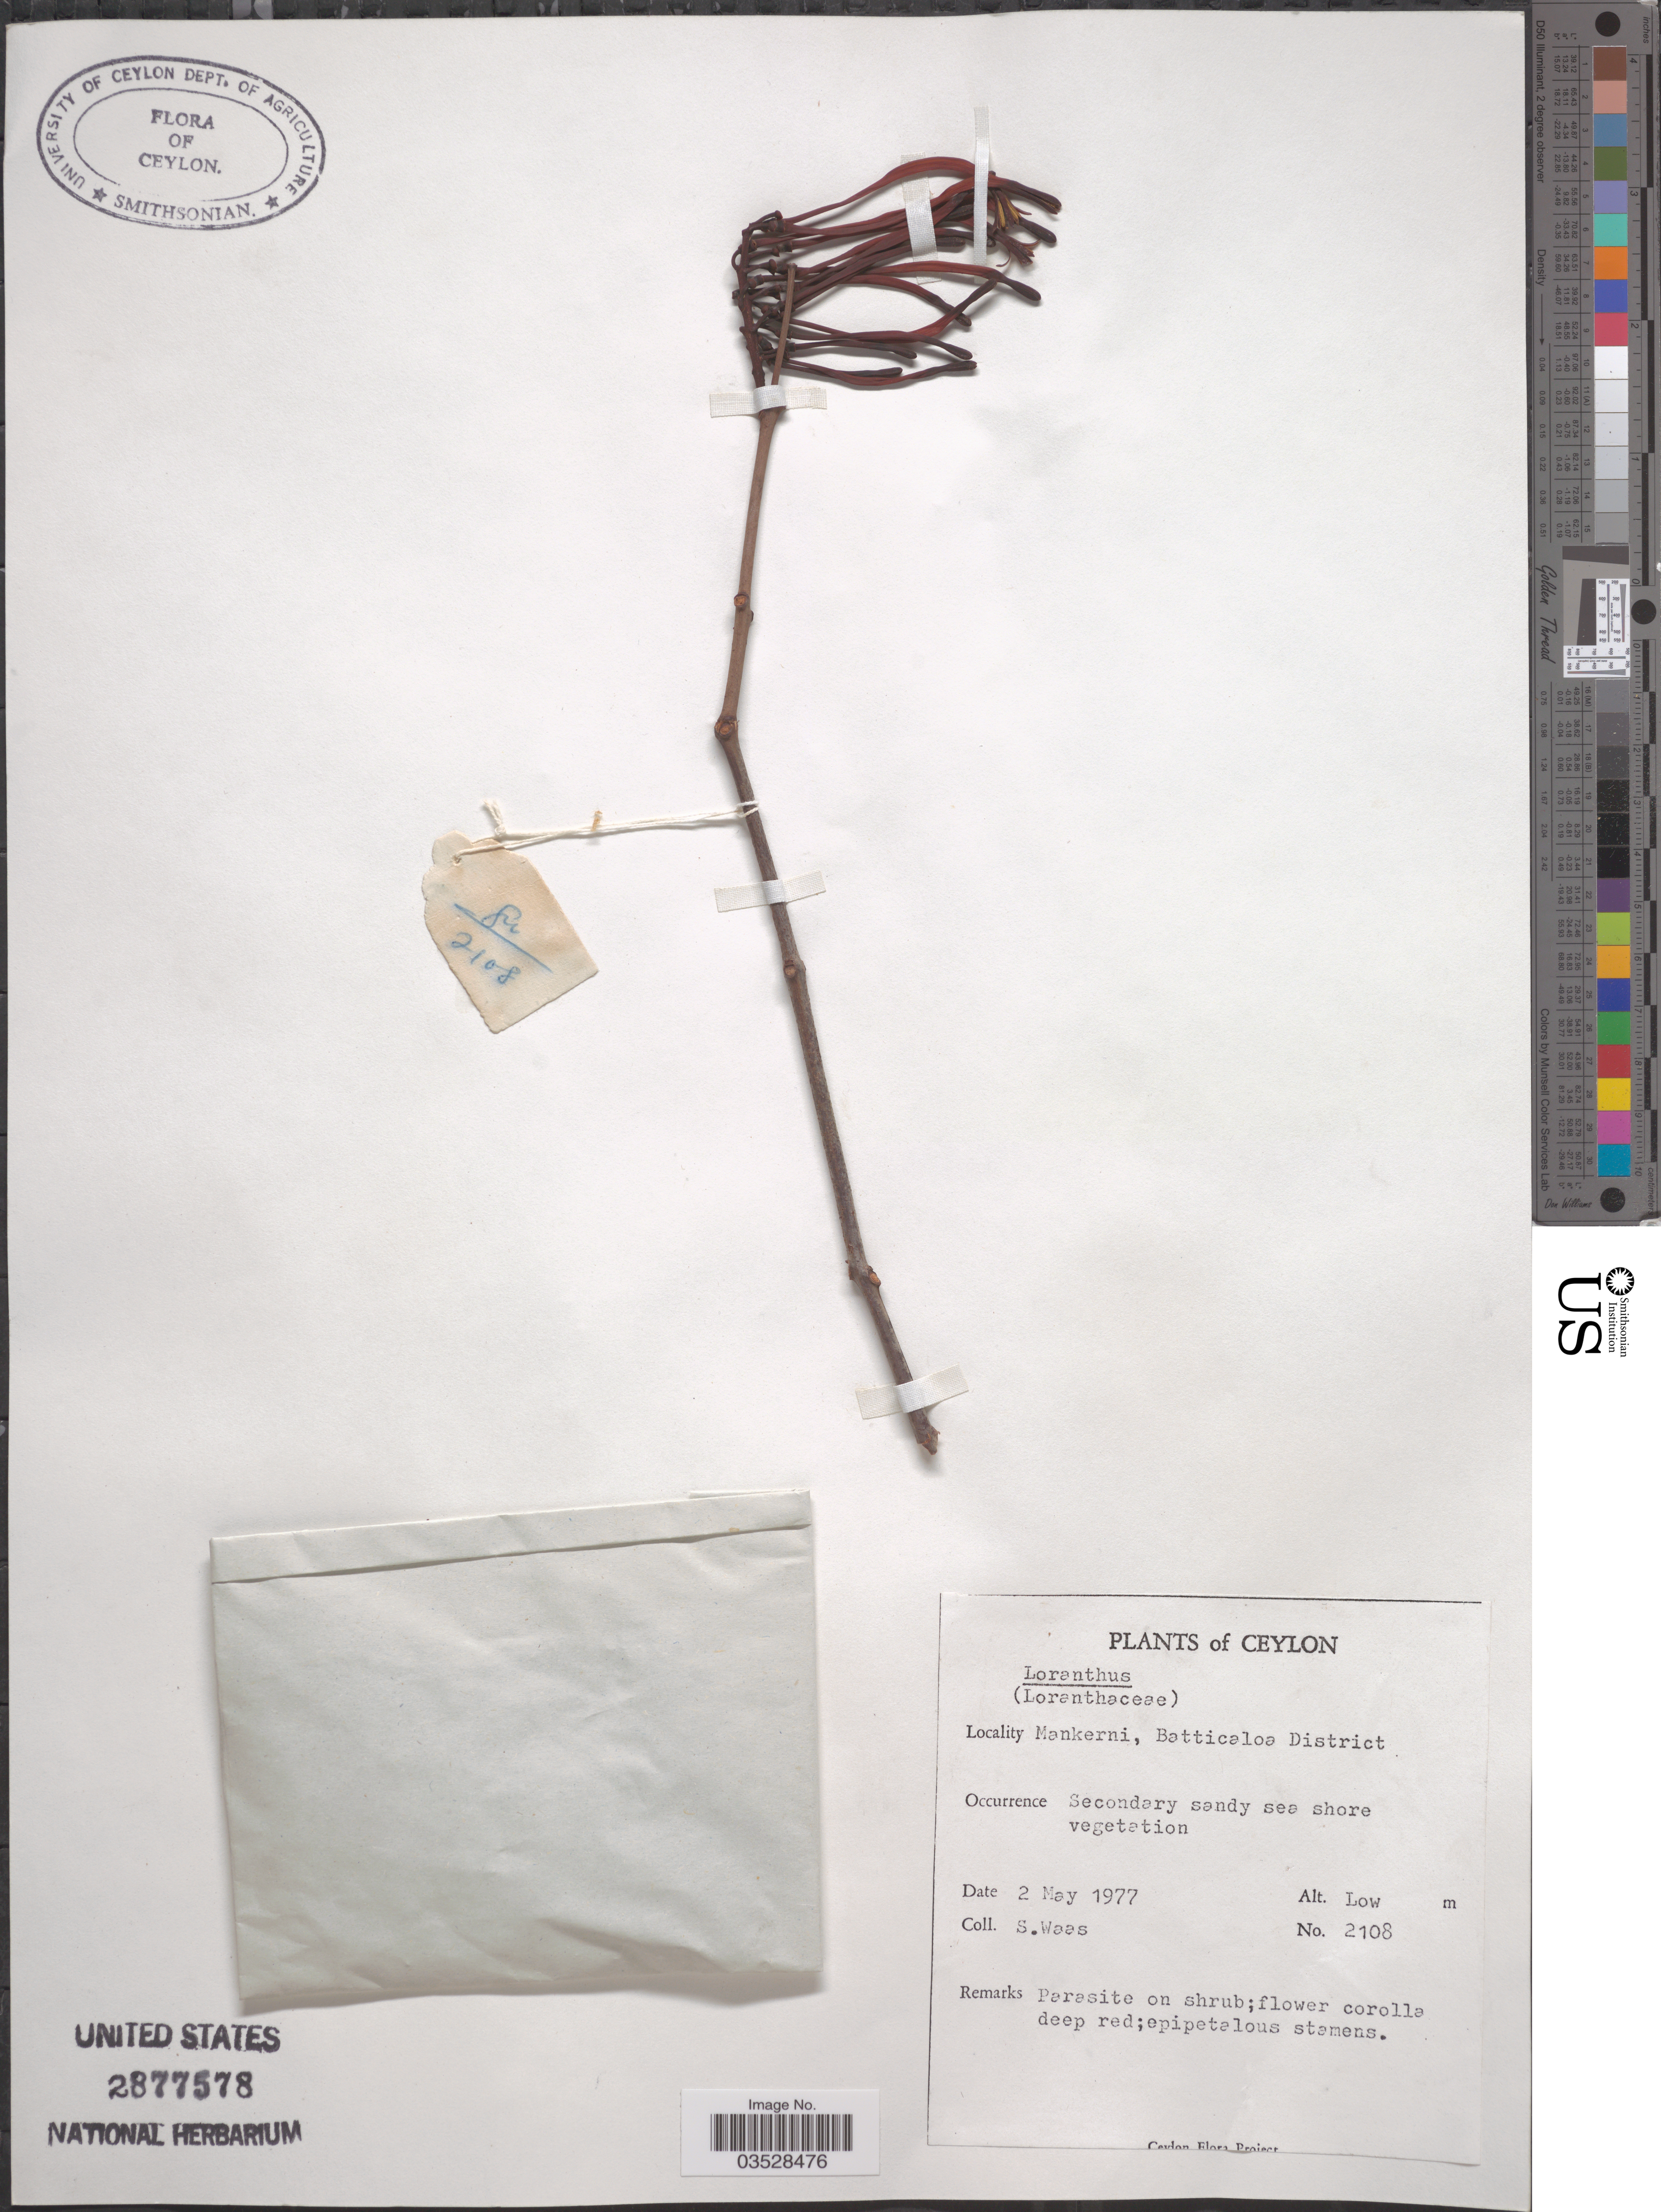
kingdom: Plantae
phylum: Tracheophyta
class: Magnoliopsida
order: Santalales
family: Loranthaceae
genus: Loranthus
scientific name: Loranthus sp.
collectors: S. Waas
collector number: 2108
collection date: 1977-05-02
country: Sri Lanka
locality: Ceylon. Mankerni, Batticaloa District.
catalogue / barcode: US 2877578